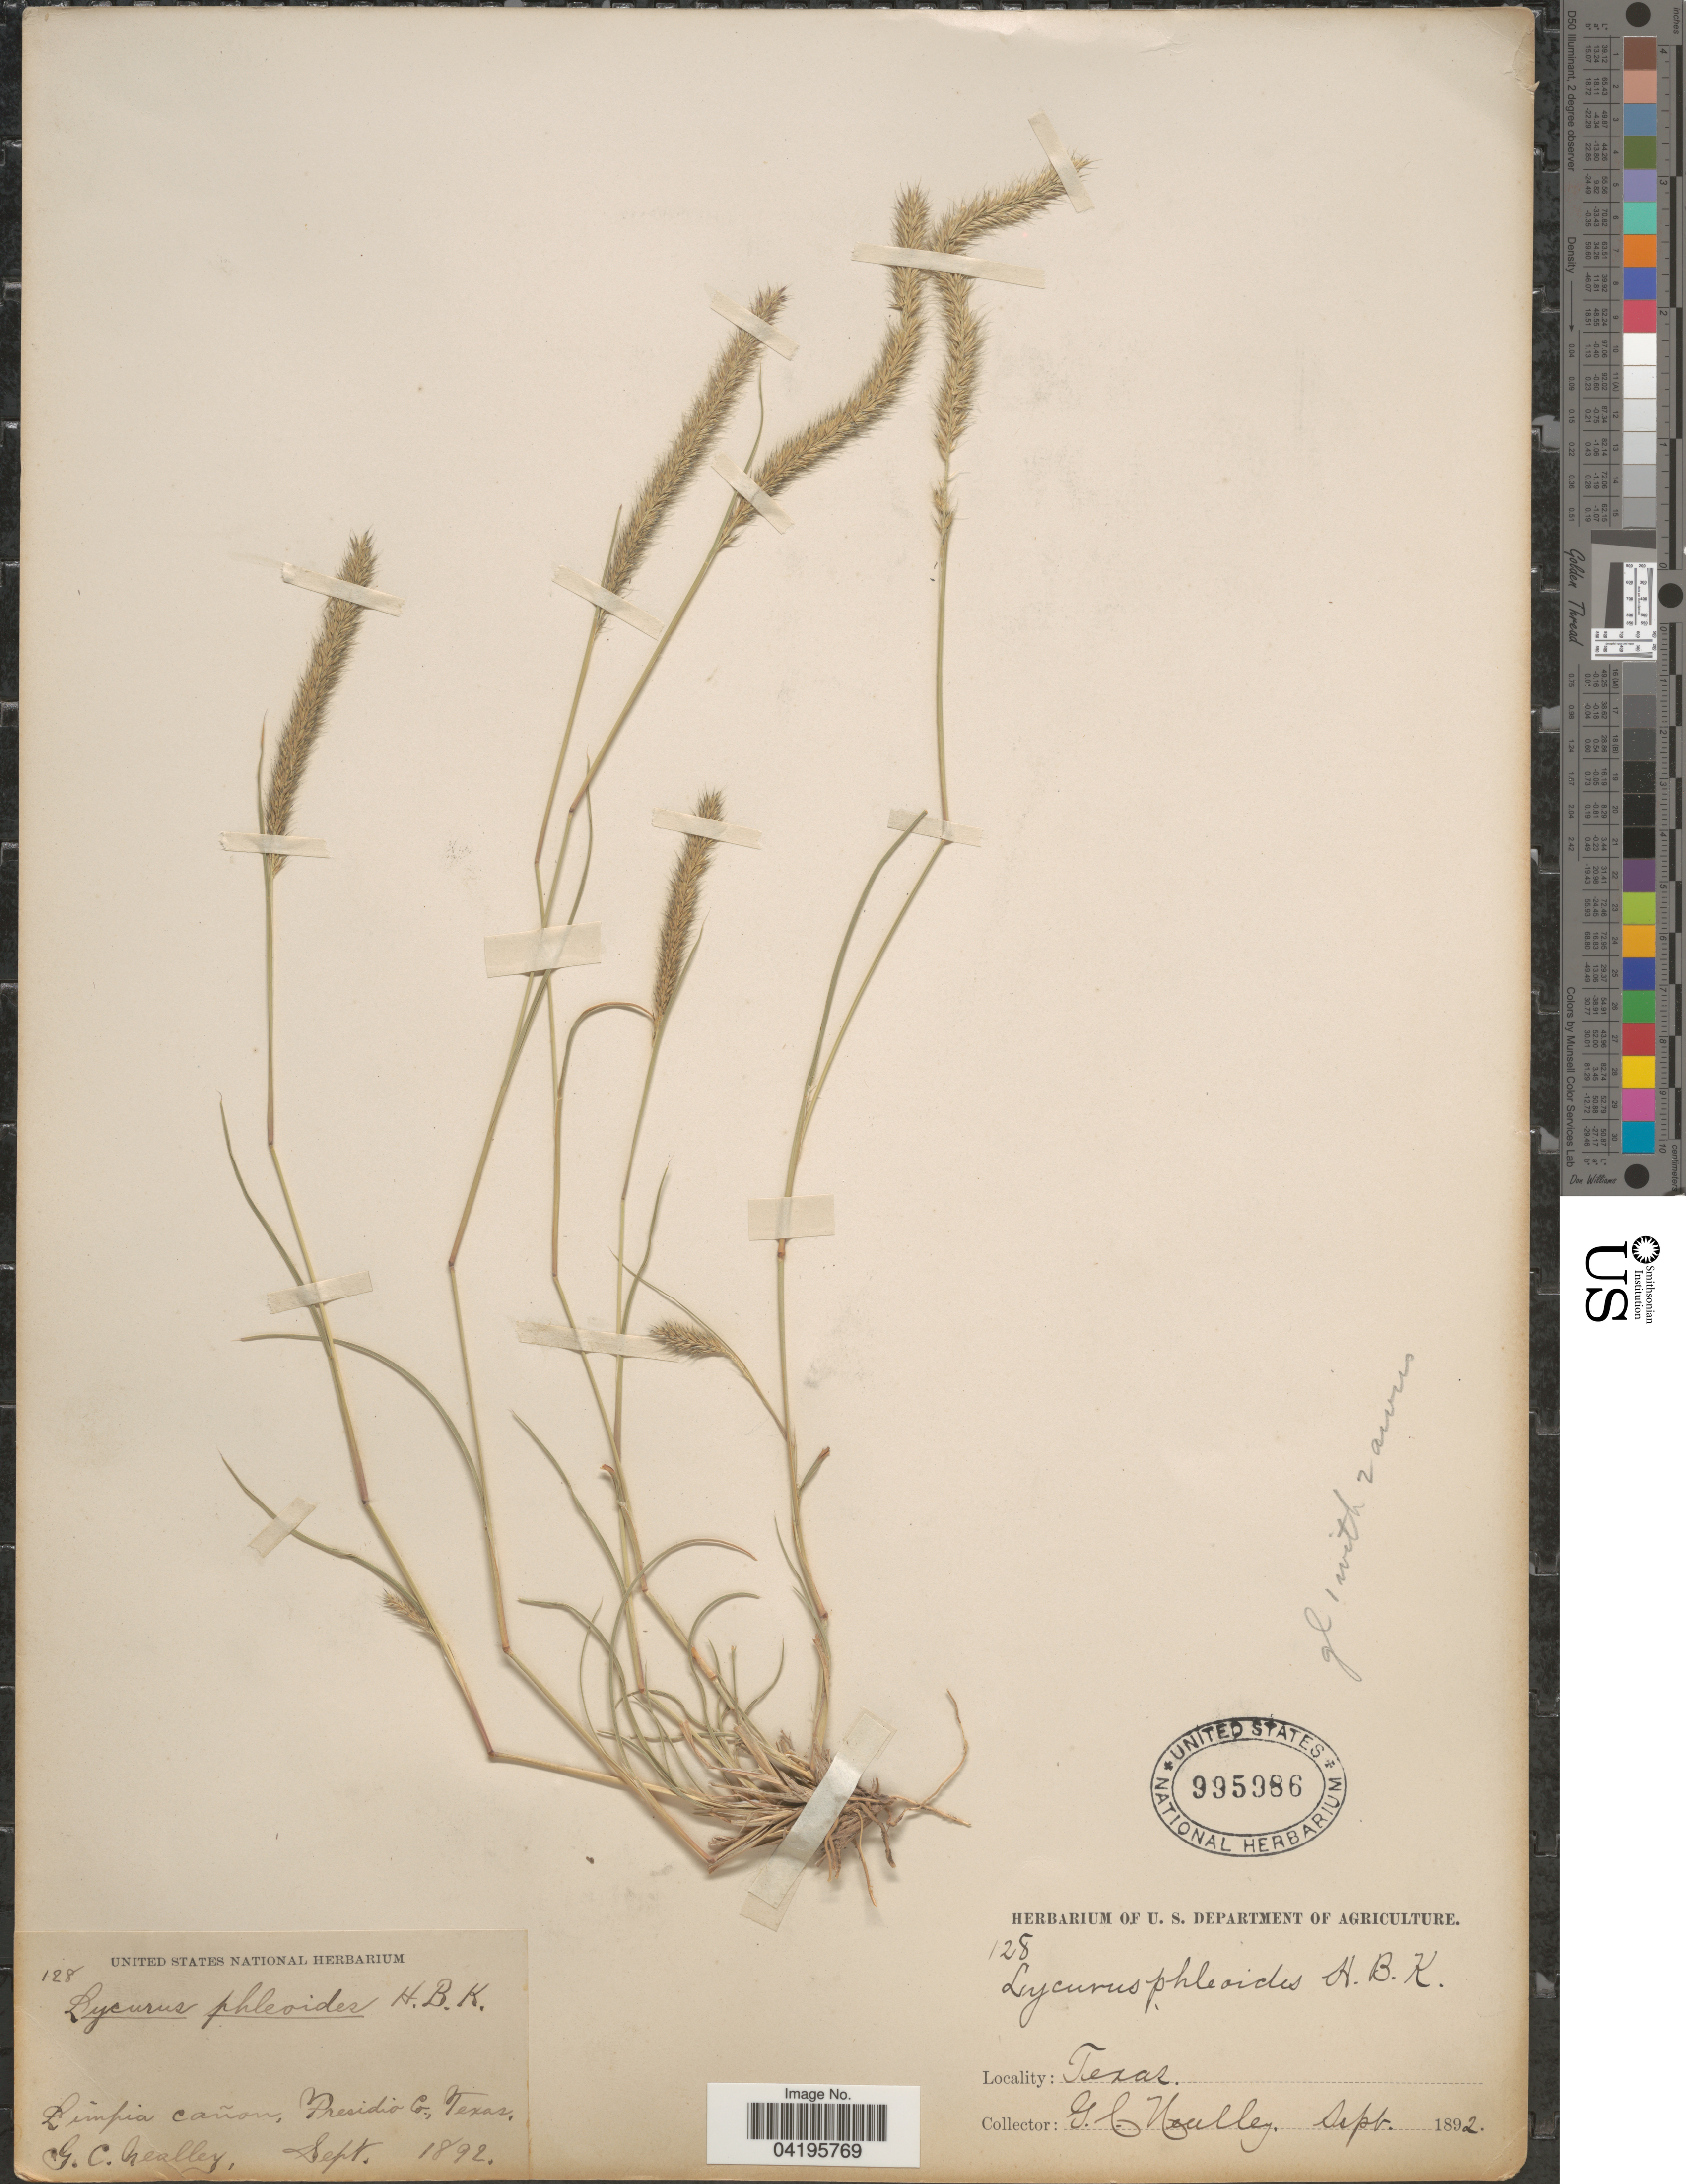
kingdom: Plantae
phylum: Tracheophyta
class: Liliopsida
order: Poales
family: Poaceae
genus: Muhlenbergia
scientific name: Muhlenbergia phleoides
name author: (Kunth) Columbus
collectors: G. C. Nealley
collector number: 128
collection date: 1892-09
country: United States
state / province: Texas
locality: Limpia cañon, Presidio Co.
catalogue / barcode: US 995986